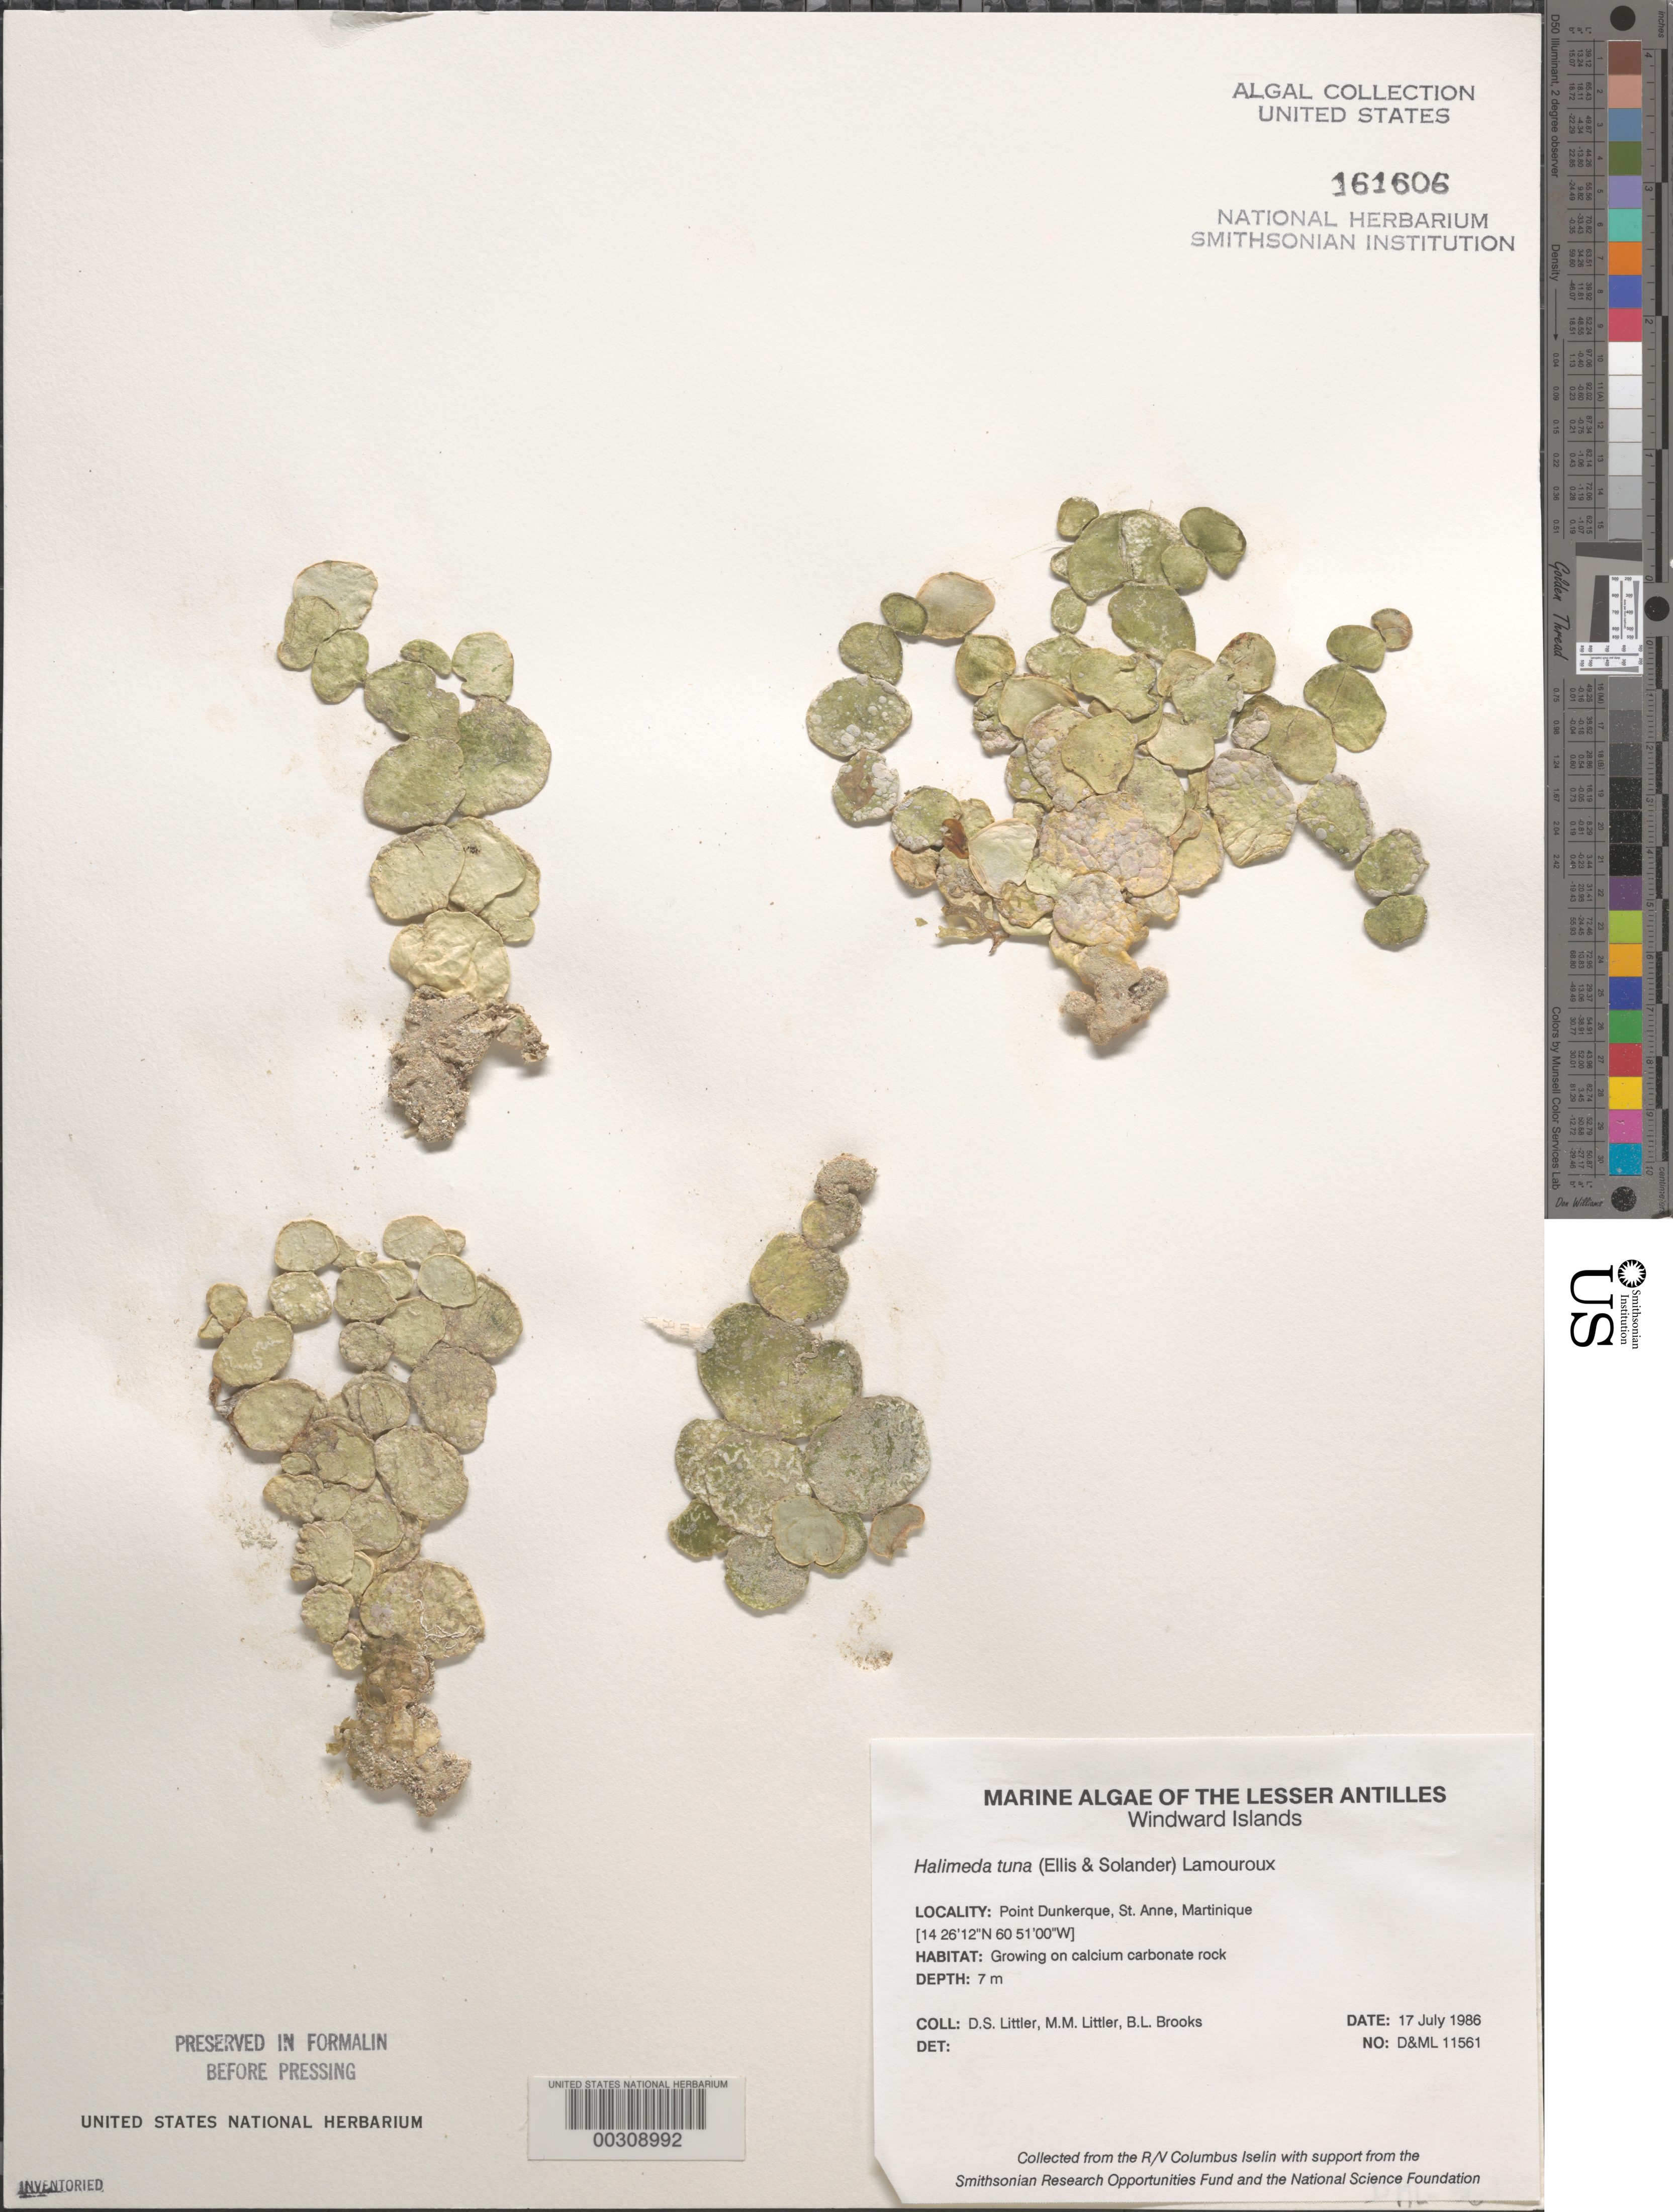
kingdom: Plantae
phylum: Chlorophyta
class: Ulvophyceae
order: Bryopsidales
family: Halimedaceae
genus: Halimeda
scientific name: Halimeda tuna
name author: (J. Ellis & Sol.) J.V.Lamouroux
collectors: D. S. Littler, M. M. Littler & B. Brooks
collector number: D&ML 11561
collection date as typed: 17 Jul 1986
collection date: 1986-07-17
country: Martinique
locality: Pointe Dunkerque, St. Anne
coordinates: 14 26' 12" N, 60 51' 00" W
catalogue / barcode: US 161606